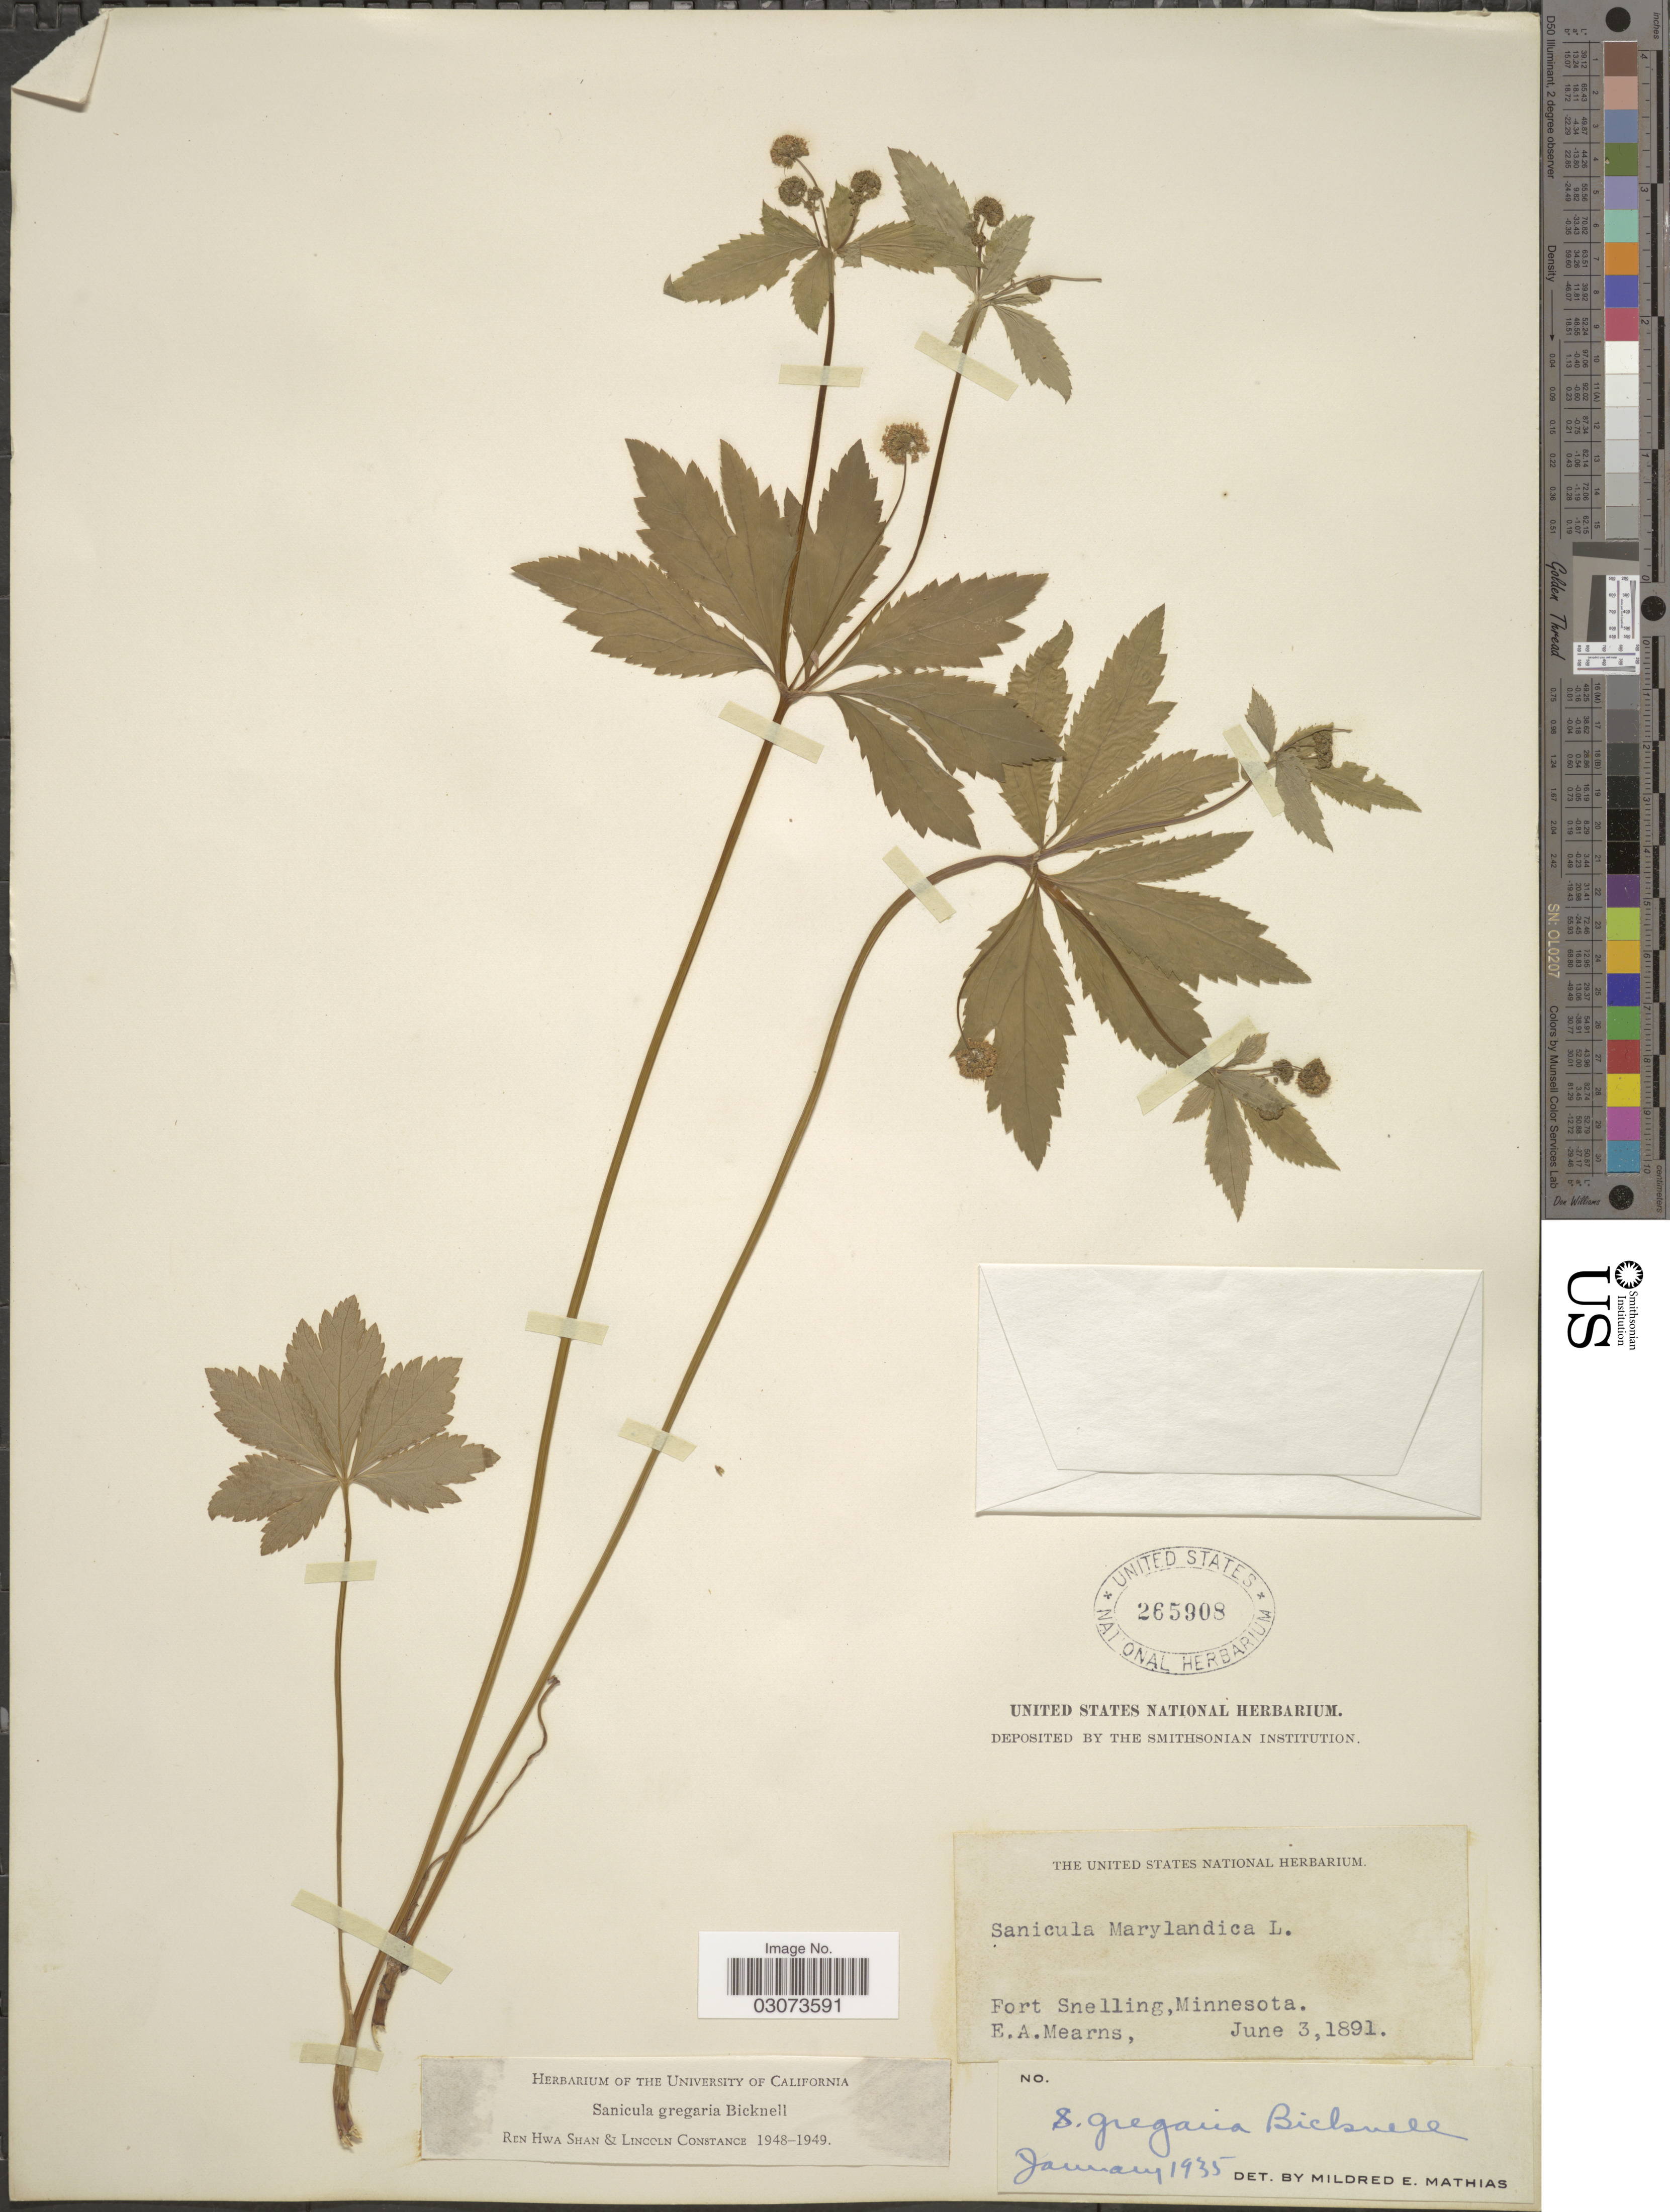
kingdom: Plantae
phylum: Tracheophyta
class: Magnoliopsida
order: Apiales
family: Apiaceae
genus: Sanicula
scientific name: Sanicula gregaria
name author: E.P. Bicknell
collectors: E. A. Mearns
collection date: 1891-06-03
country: United States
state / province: Minnesota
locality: Fort Snelling.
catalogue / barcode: US 265908